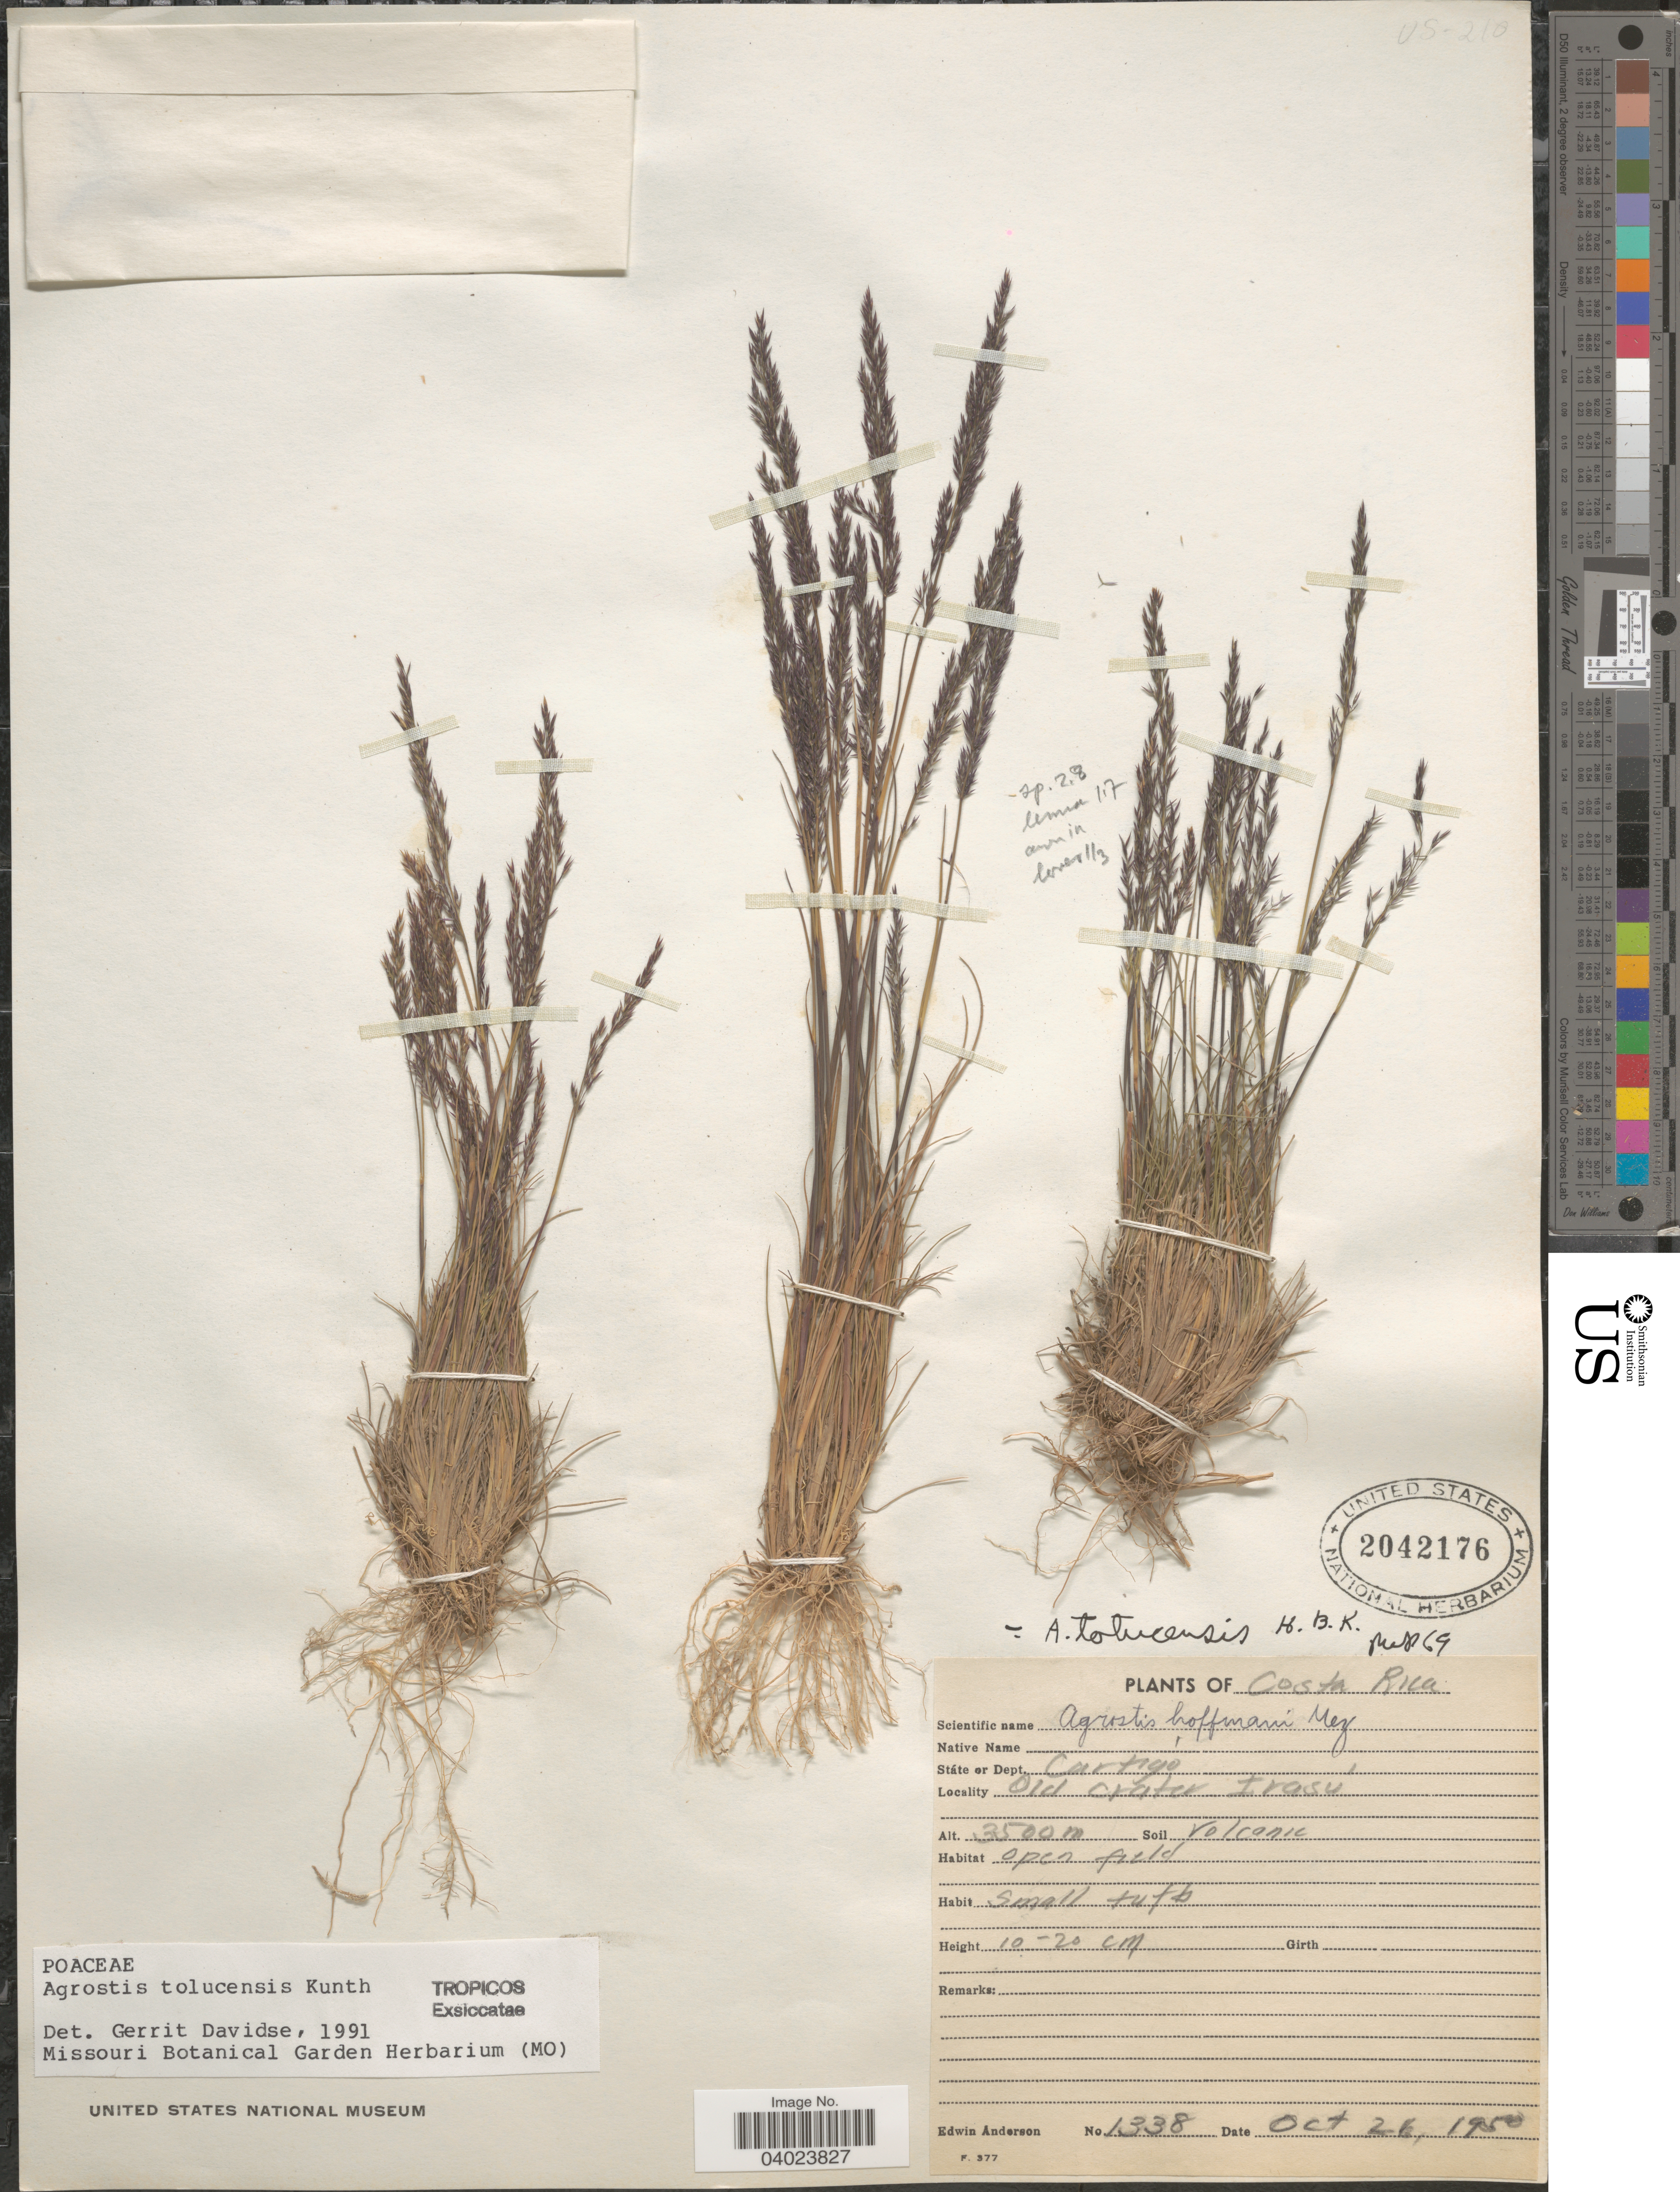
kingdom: Plantae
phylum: Tracheophyta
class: Liliopsida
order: Poales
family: Poaceae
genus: Agrostis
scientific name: Agrostis tolucensis Kunth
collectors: E. Anderson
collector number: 1338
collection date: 1950-10-26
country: Costa Rica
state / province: Cartago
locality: Státe or Dept. Cartago. Old cráter Irasú.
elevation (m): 3500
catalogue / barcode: US 2042176